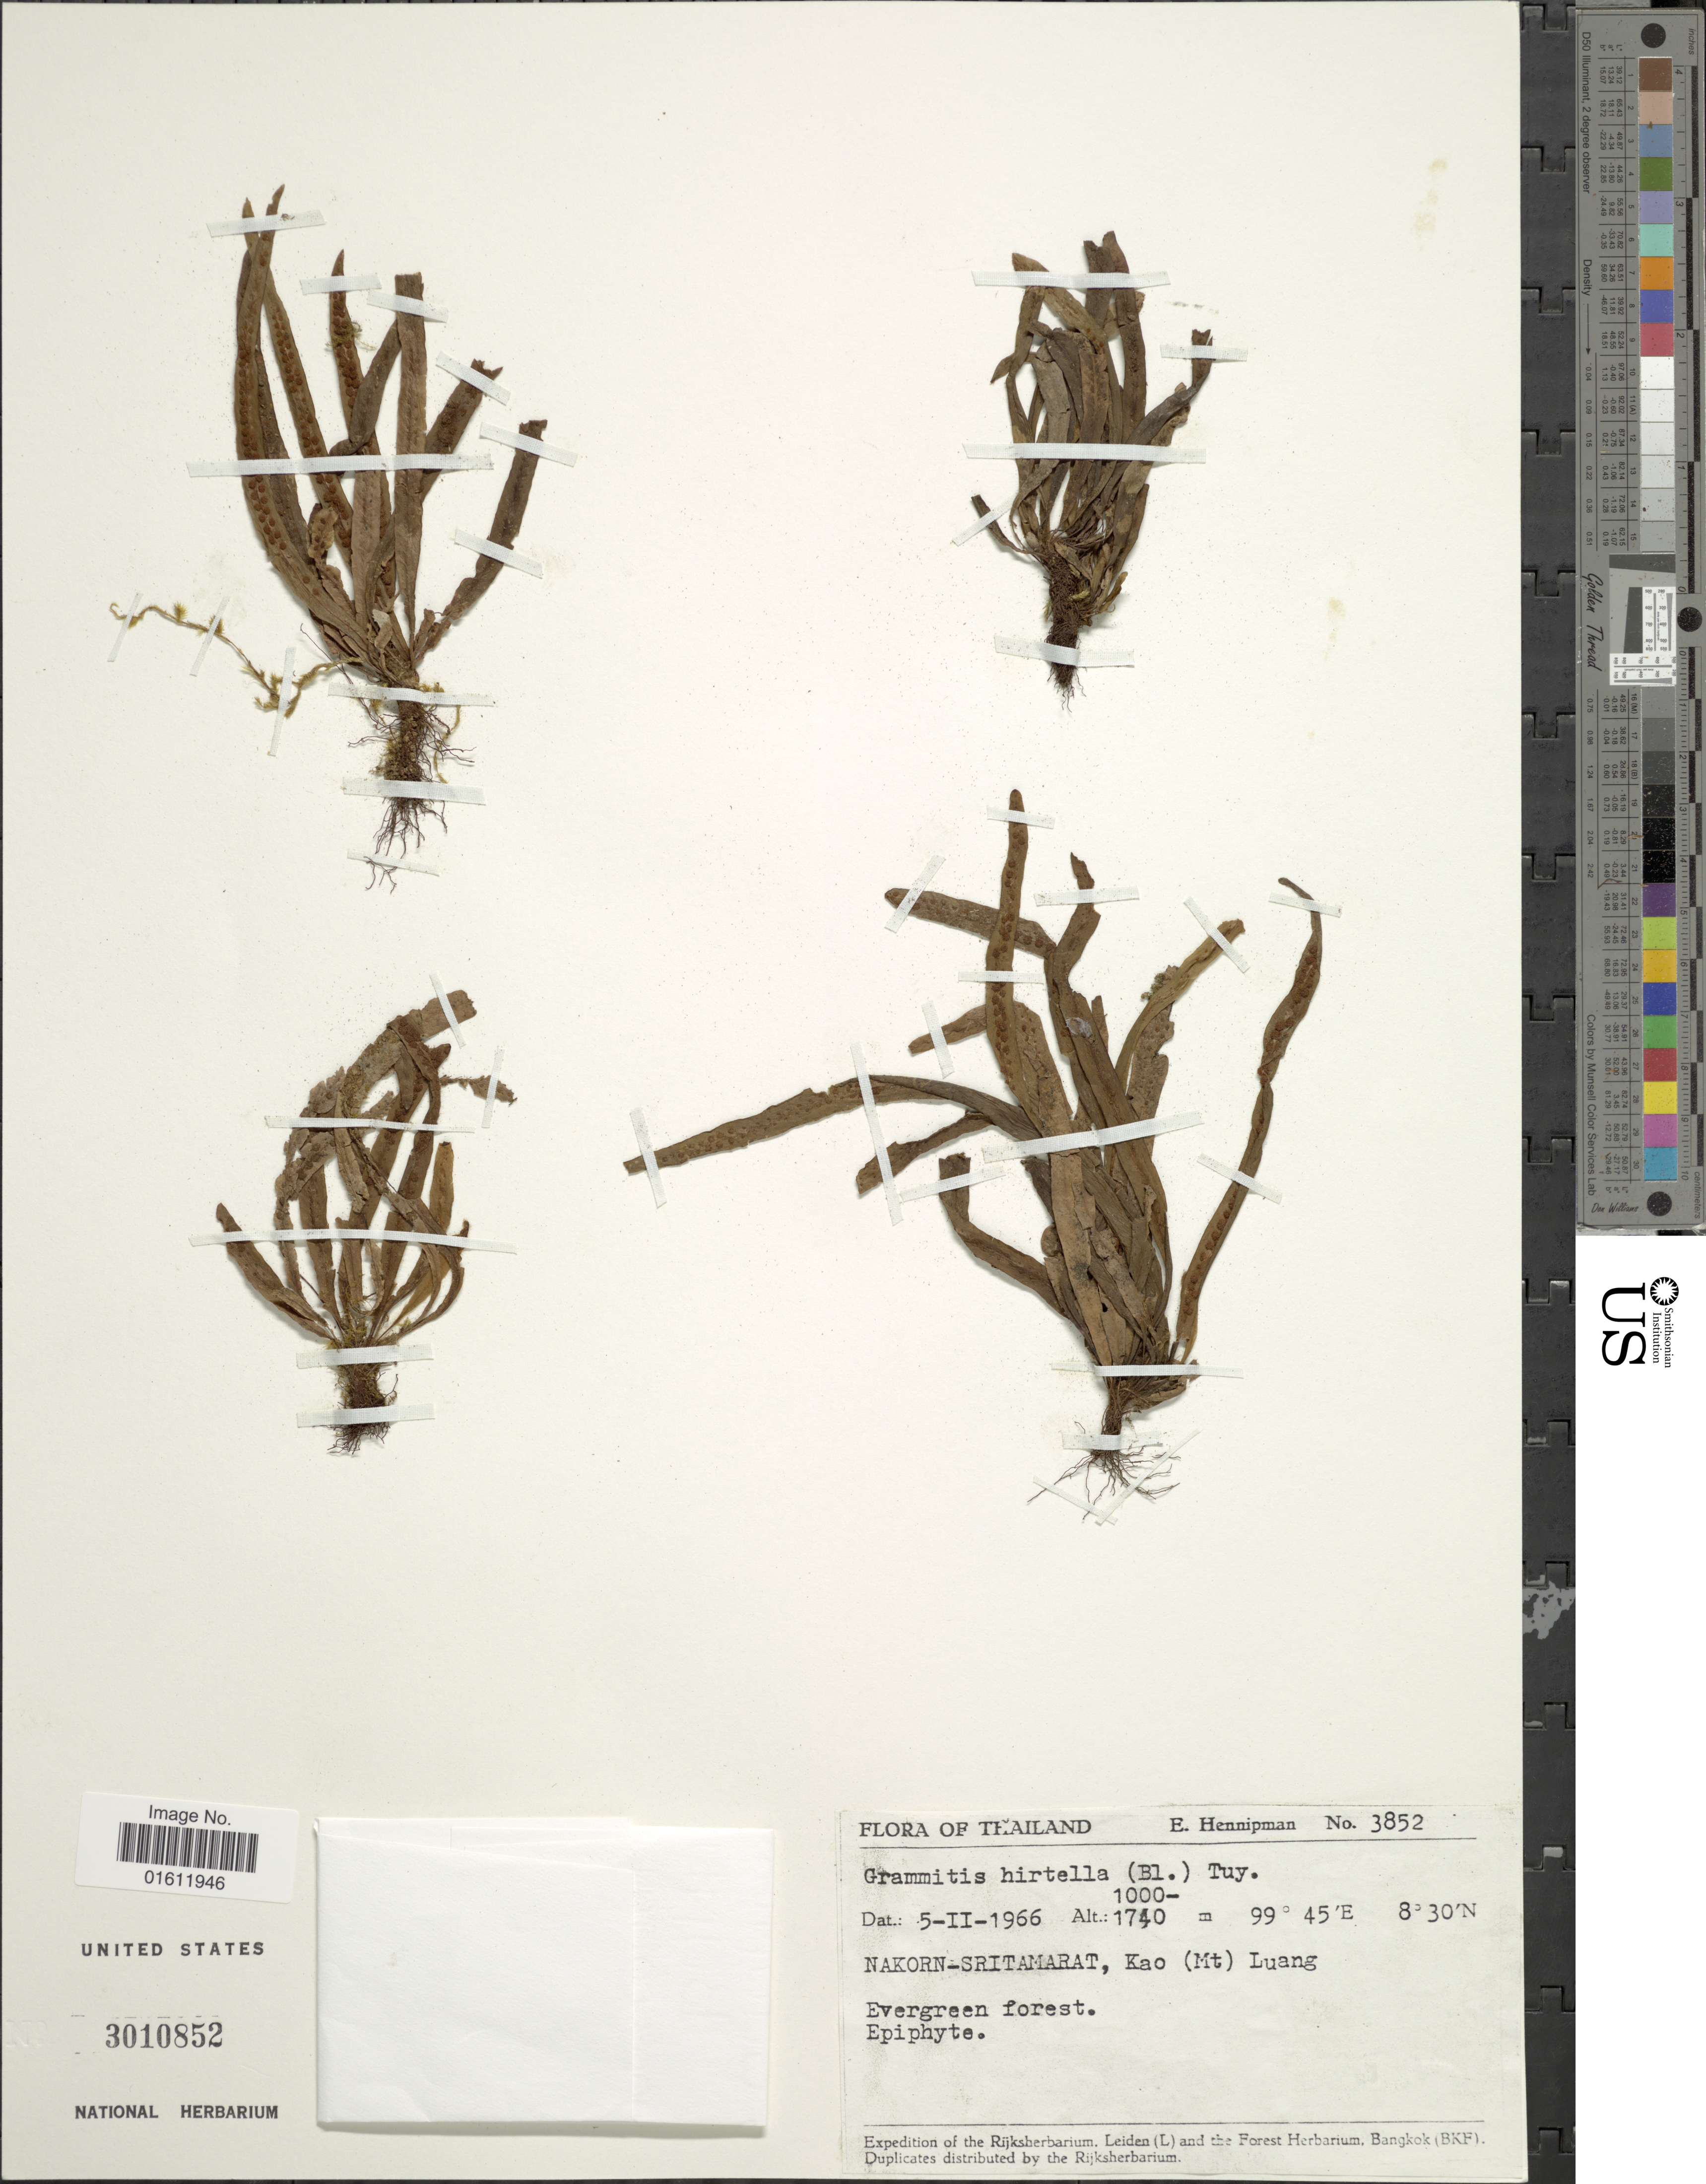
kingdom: Plantae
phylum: Tracheophyta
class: Polypodiopsida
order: Polypodiales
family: Polypodiaceae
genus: Radiogrammitis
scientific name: Radiogrammitis hirtella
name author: (Blume) Parris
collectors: E. Hennipman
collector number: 3852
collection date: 1966-02-05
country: Thailand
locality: Nakorm-Sritamarat, Kao (Mt) Luang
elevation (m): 1740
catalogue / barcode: US 3010852